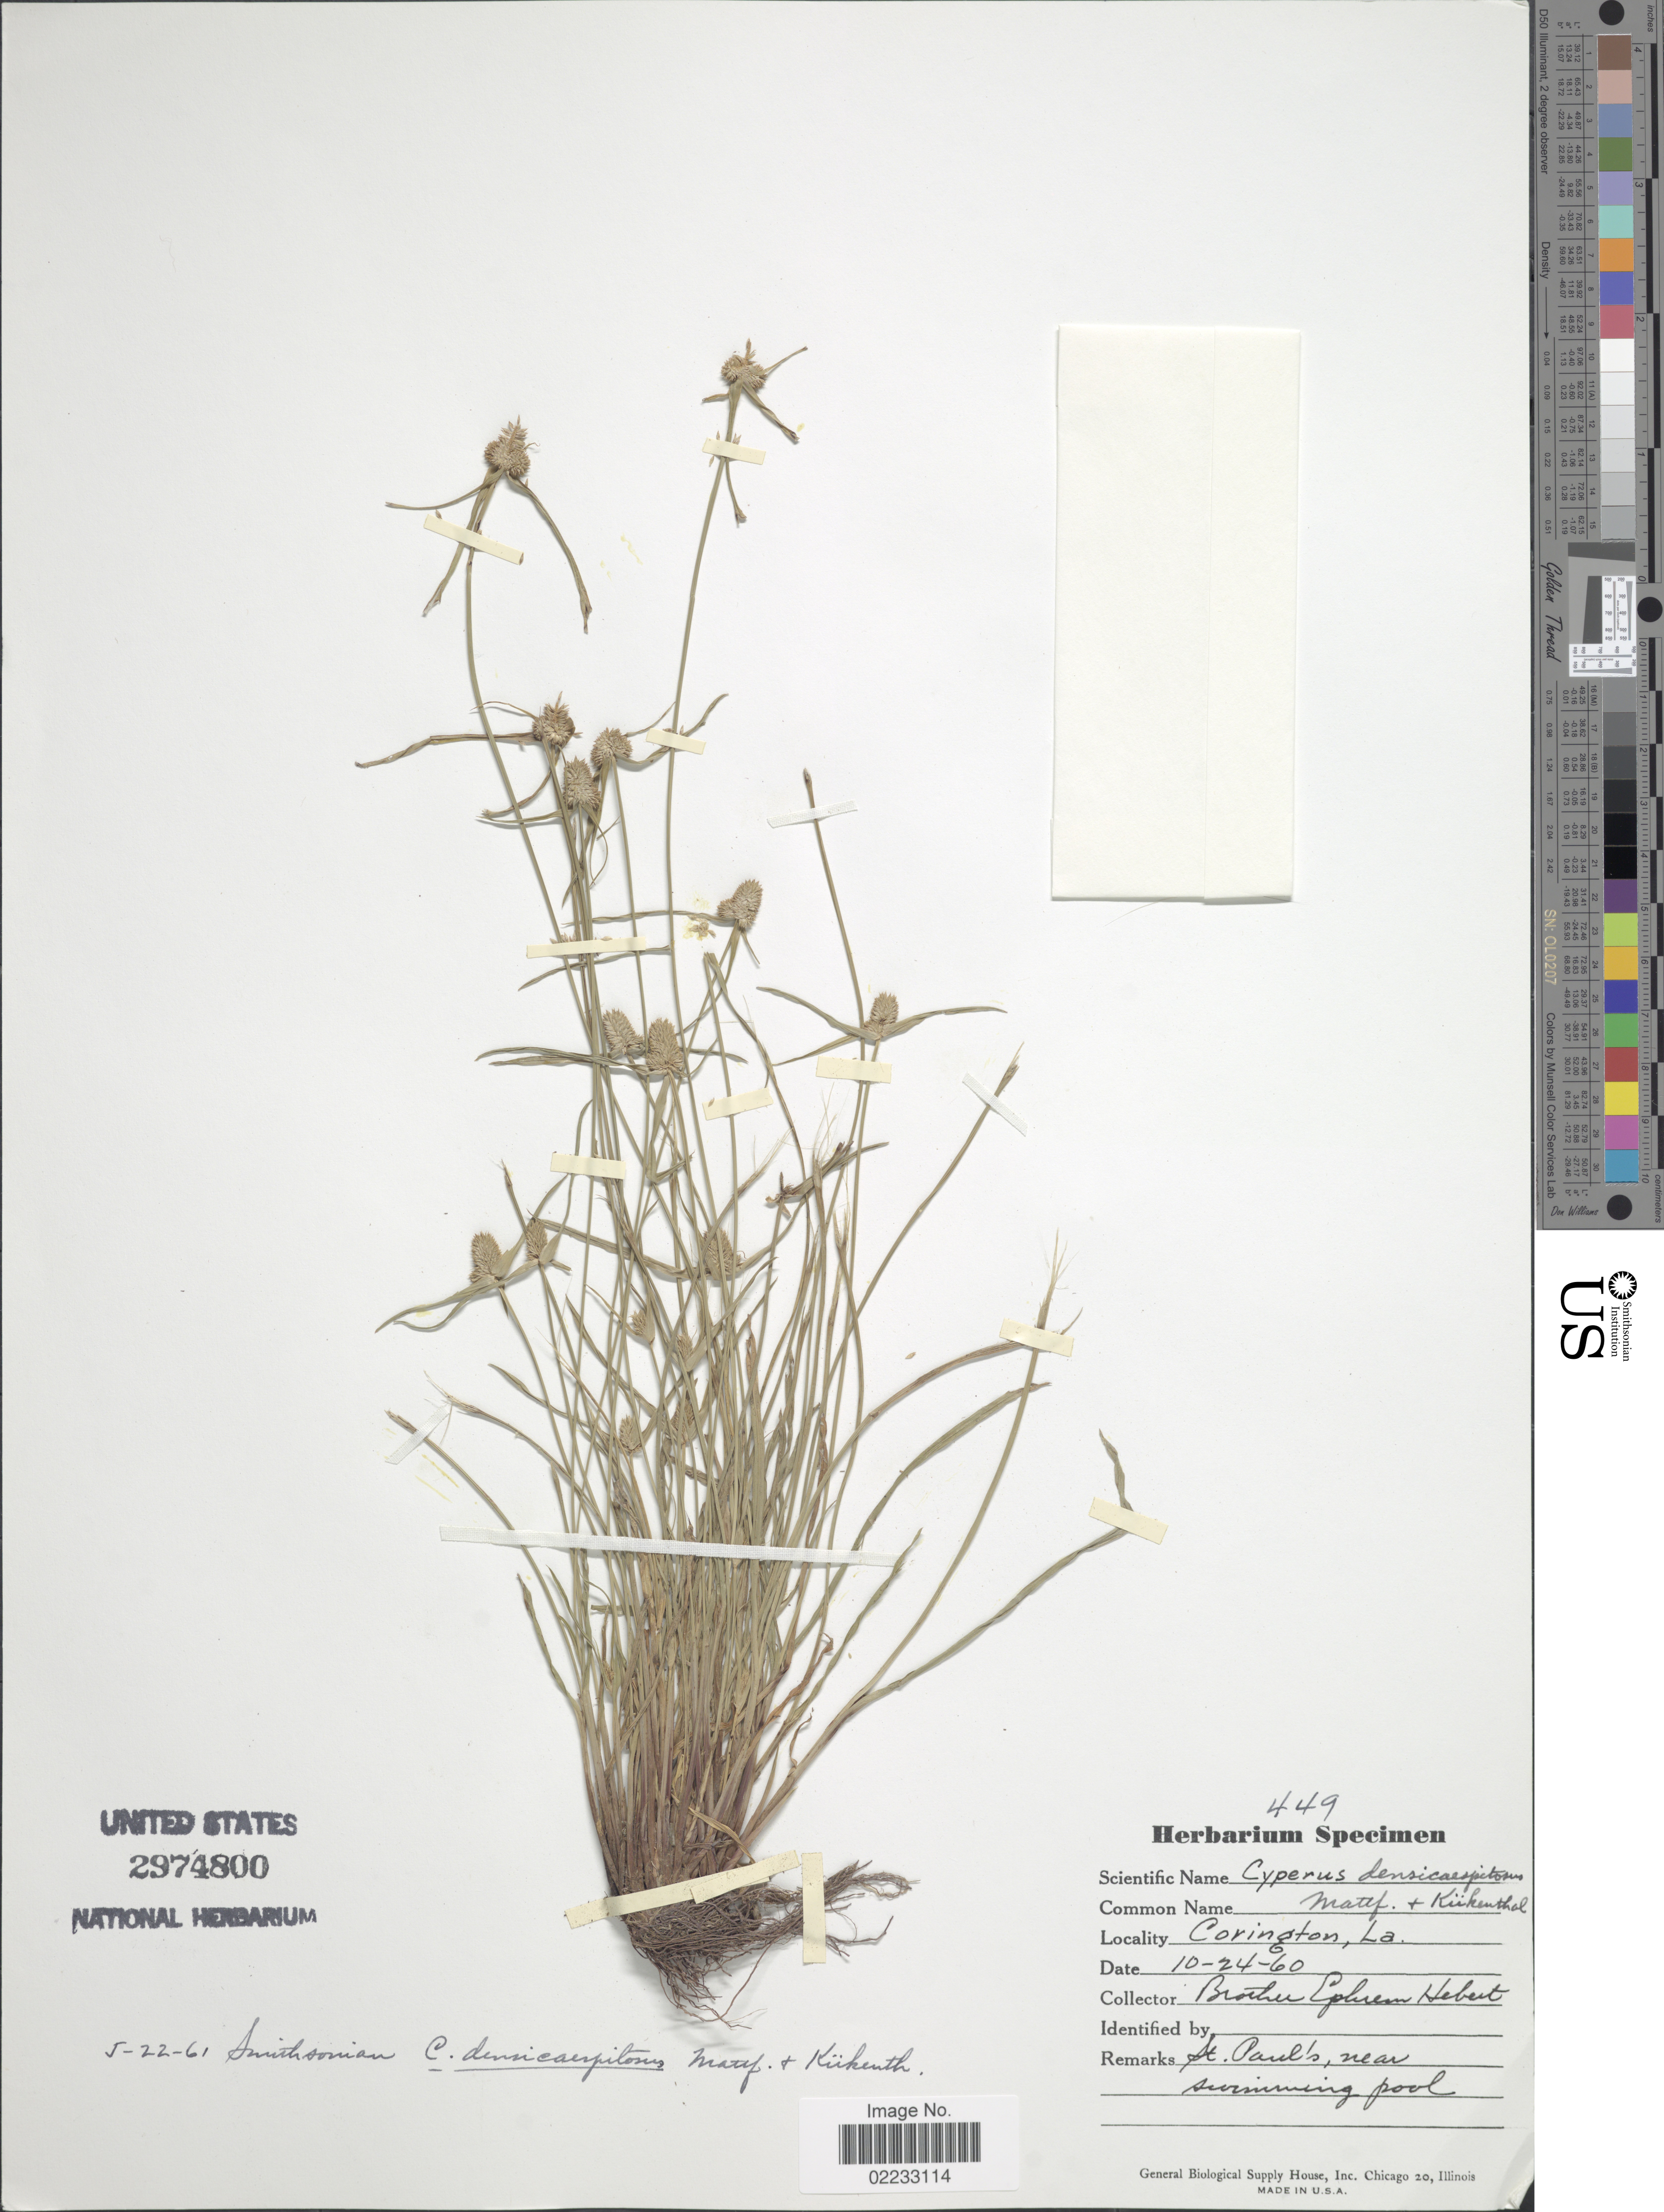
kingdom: Plantae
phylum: Tracheophyta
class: Liliopsida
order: Poales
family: Cyperaceae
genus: Cyperus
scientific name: Cyperus hortensis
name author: (Salzm. ex Steud.) Dorr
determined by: Strong, Mark T., (BOT), Smithsonian Institution - National Museum of Natural History (UNITED STATES)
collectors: E. Hebert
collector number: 449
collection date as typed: Transcribed d/m/y: 24/10/60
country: United States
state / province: Louisiana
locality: Covington, St. Paul's near swimming pool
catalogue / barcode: US 2974800